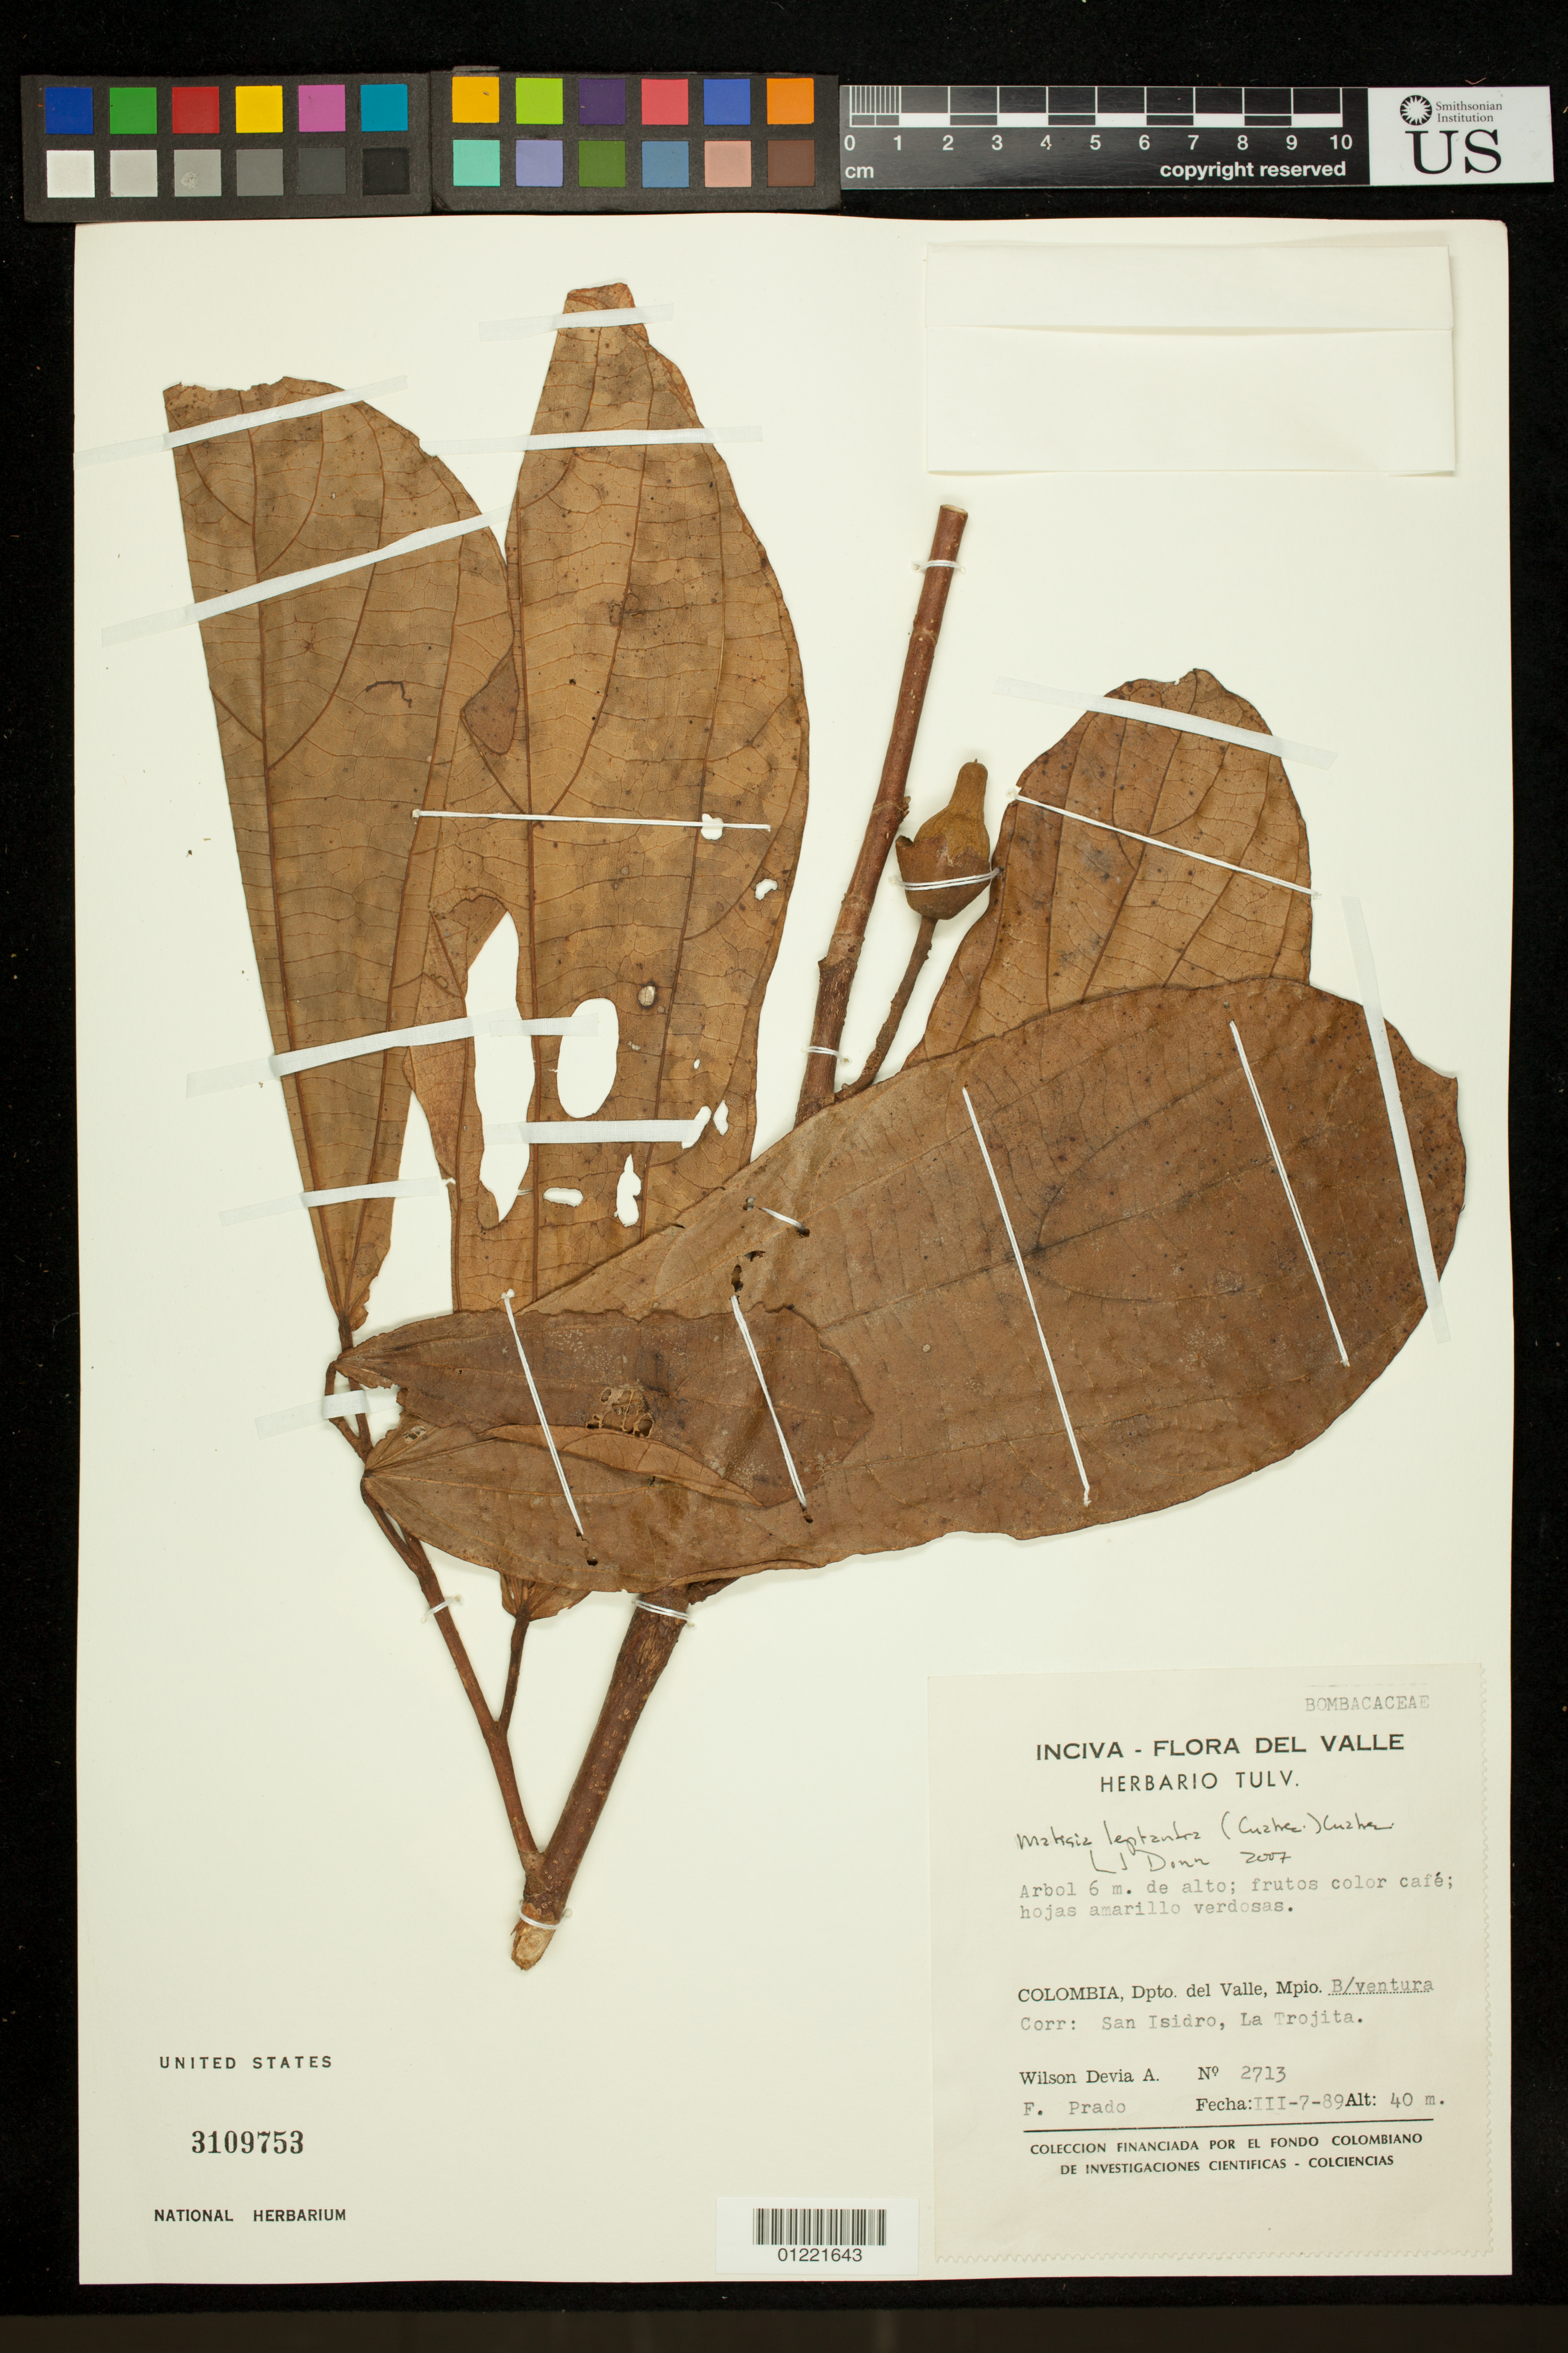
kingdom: Plantae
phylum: Tracheophyta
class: Magnoliopsida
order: Malvales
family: Malvaceae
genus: Matisia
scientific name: Matisia leptandra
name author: (Cuatrec.) Cuatrec.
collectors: W. Devia A. & F. Prado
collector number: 2713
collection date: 1989-03-07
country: Colombia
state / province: Valle del Cauca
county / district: Buenaventura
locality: San Isidro, La Trojita.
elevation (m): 40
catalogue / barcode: US 3109753